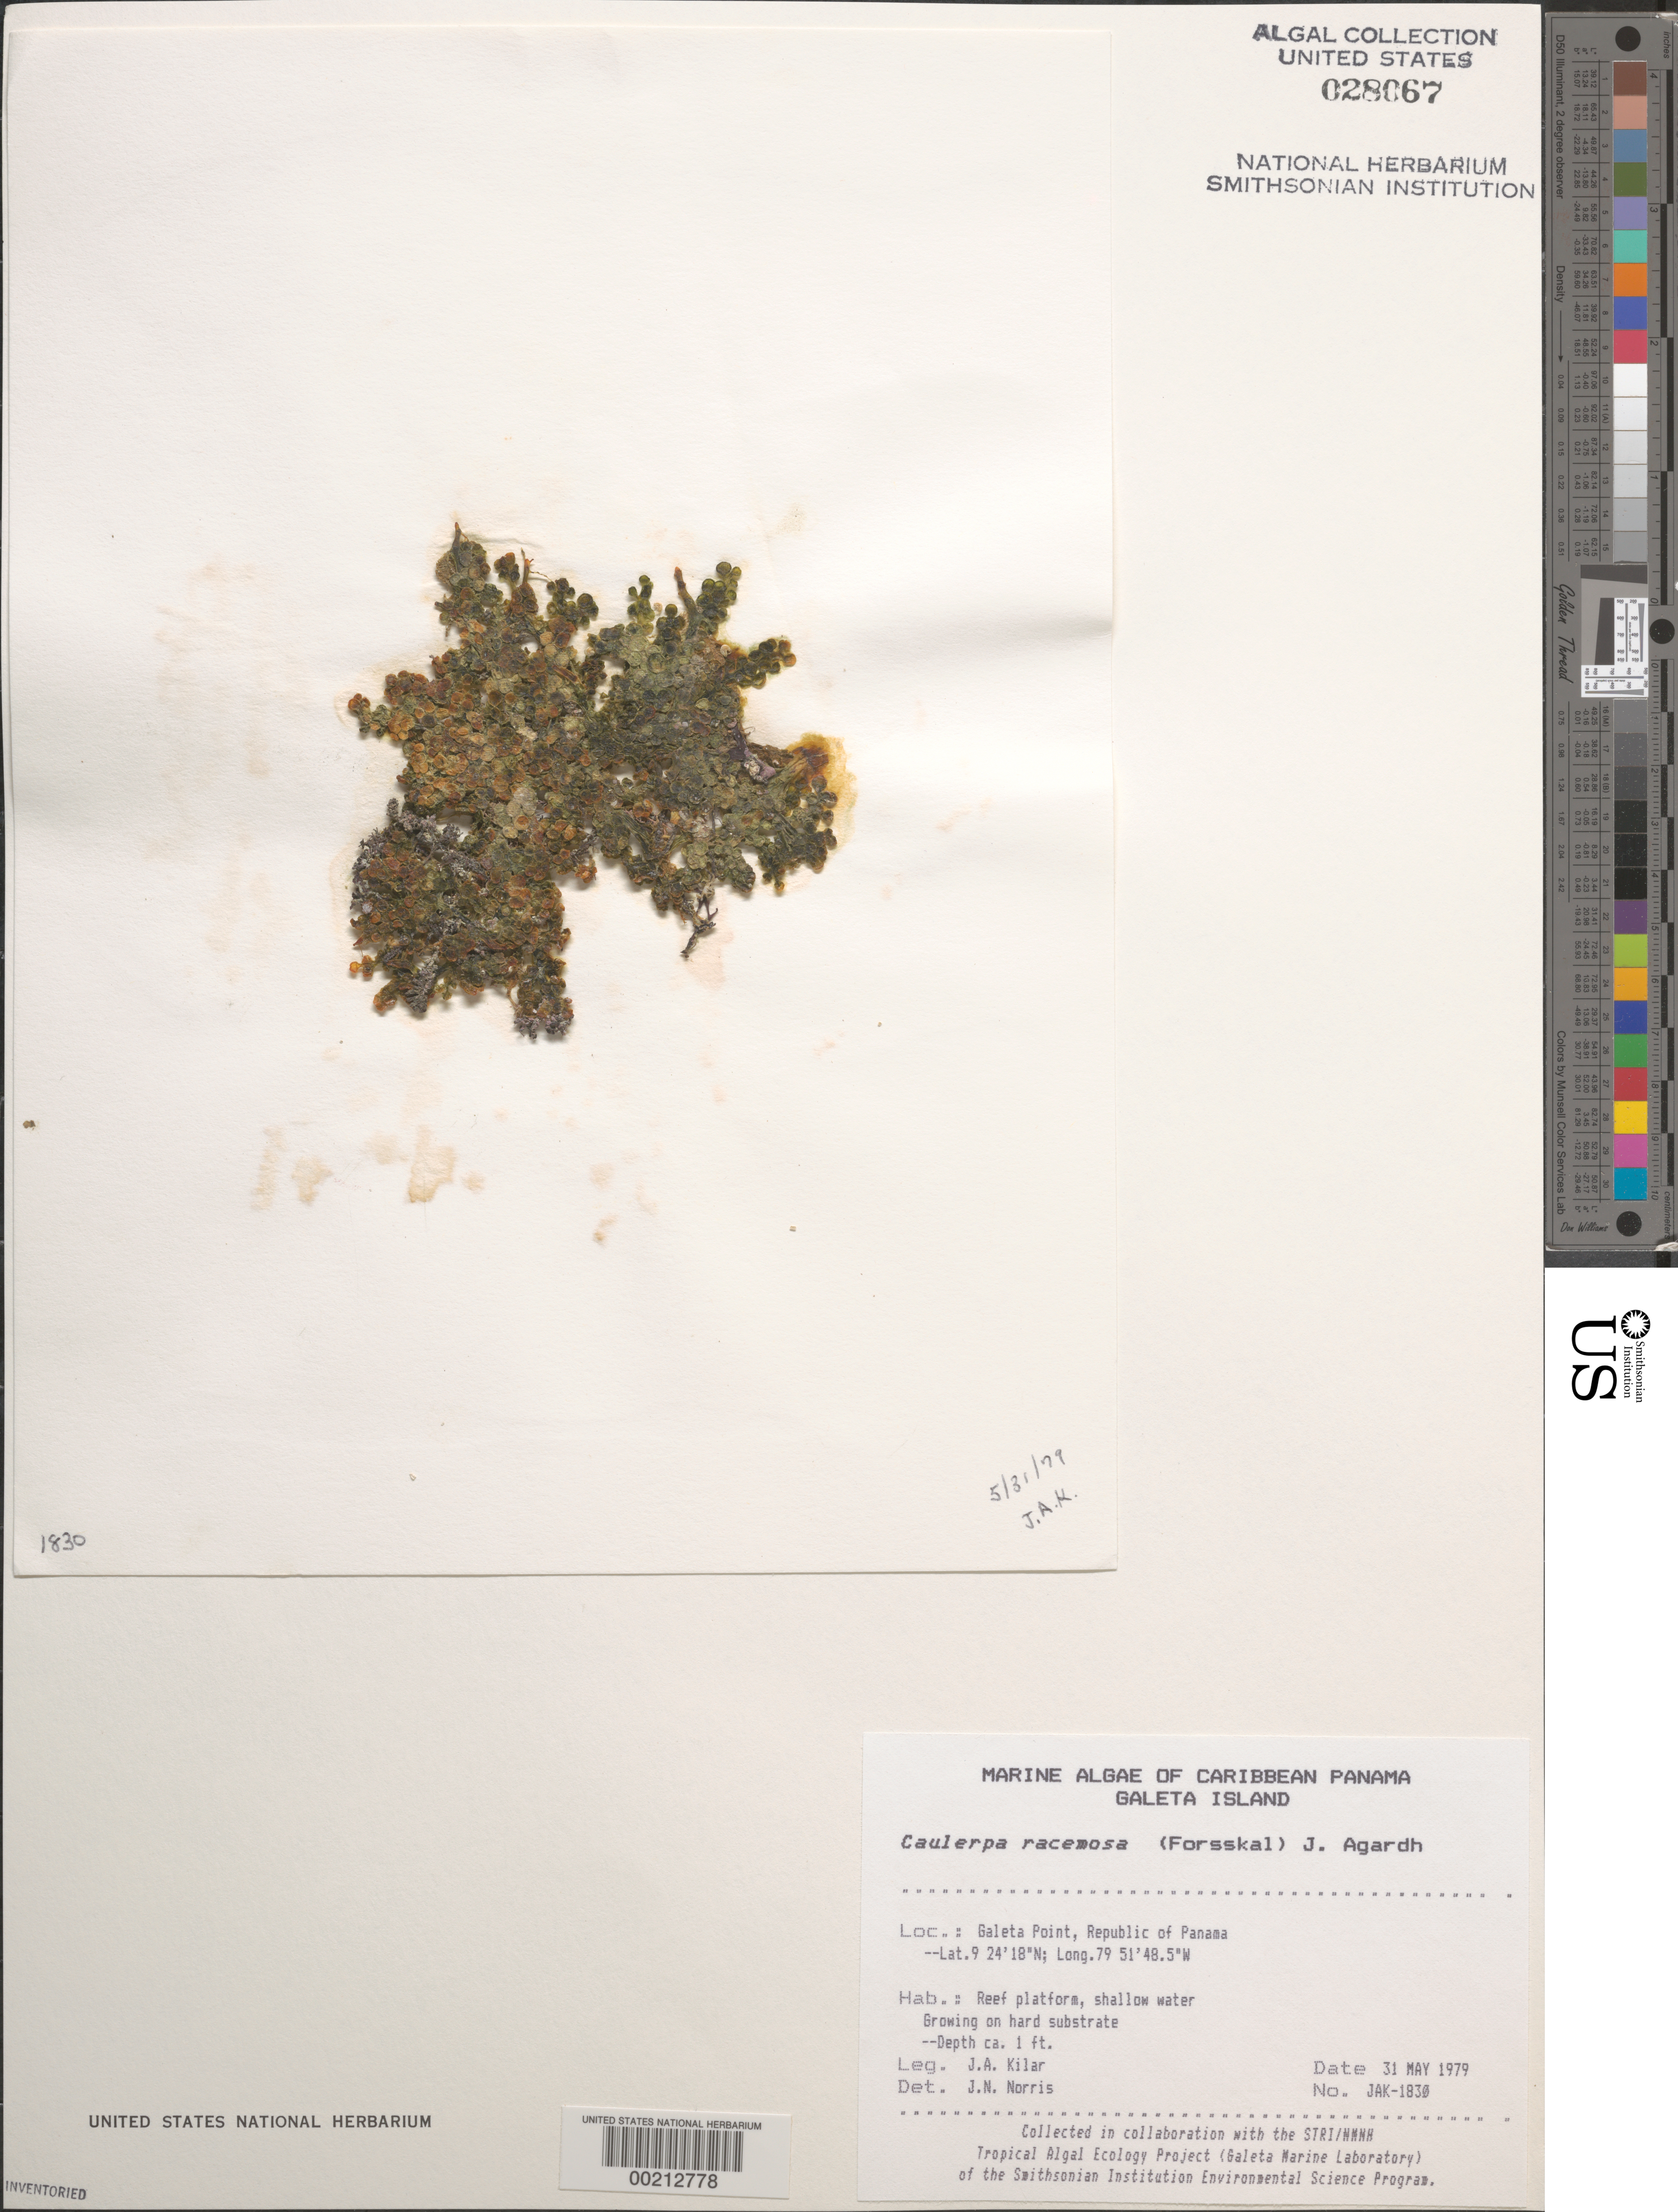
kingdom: Plantae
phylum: Chlorophyta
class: Ulvophyceae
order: Bryopsidales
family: Caulerpaceae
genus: Caulerpa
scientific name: Caulerpa racemosa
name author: (Forssk.) J. Agardh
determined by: Norris, James N.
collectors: J. A. Kilar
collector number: JAK-1830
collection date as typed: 31 May 1979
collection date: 1979-05-31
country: Panama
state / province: Colón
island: Galeta Island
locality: Galeta Point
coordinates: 9 24' 18" N, 79 51' 48.5" W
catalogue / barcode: US 28067